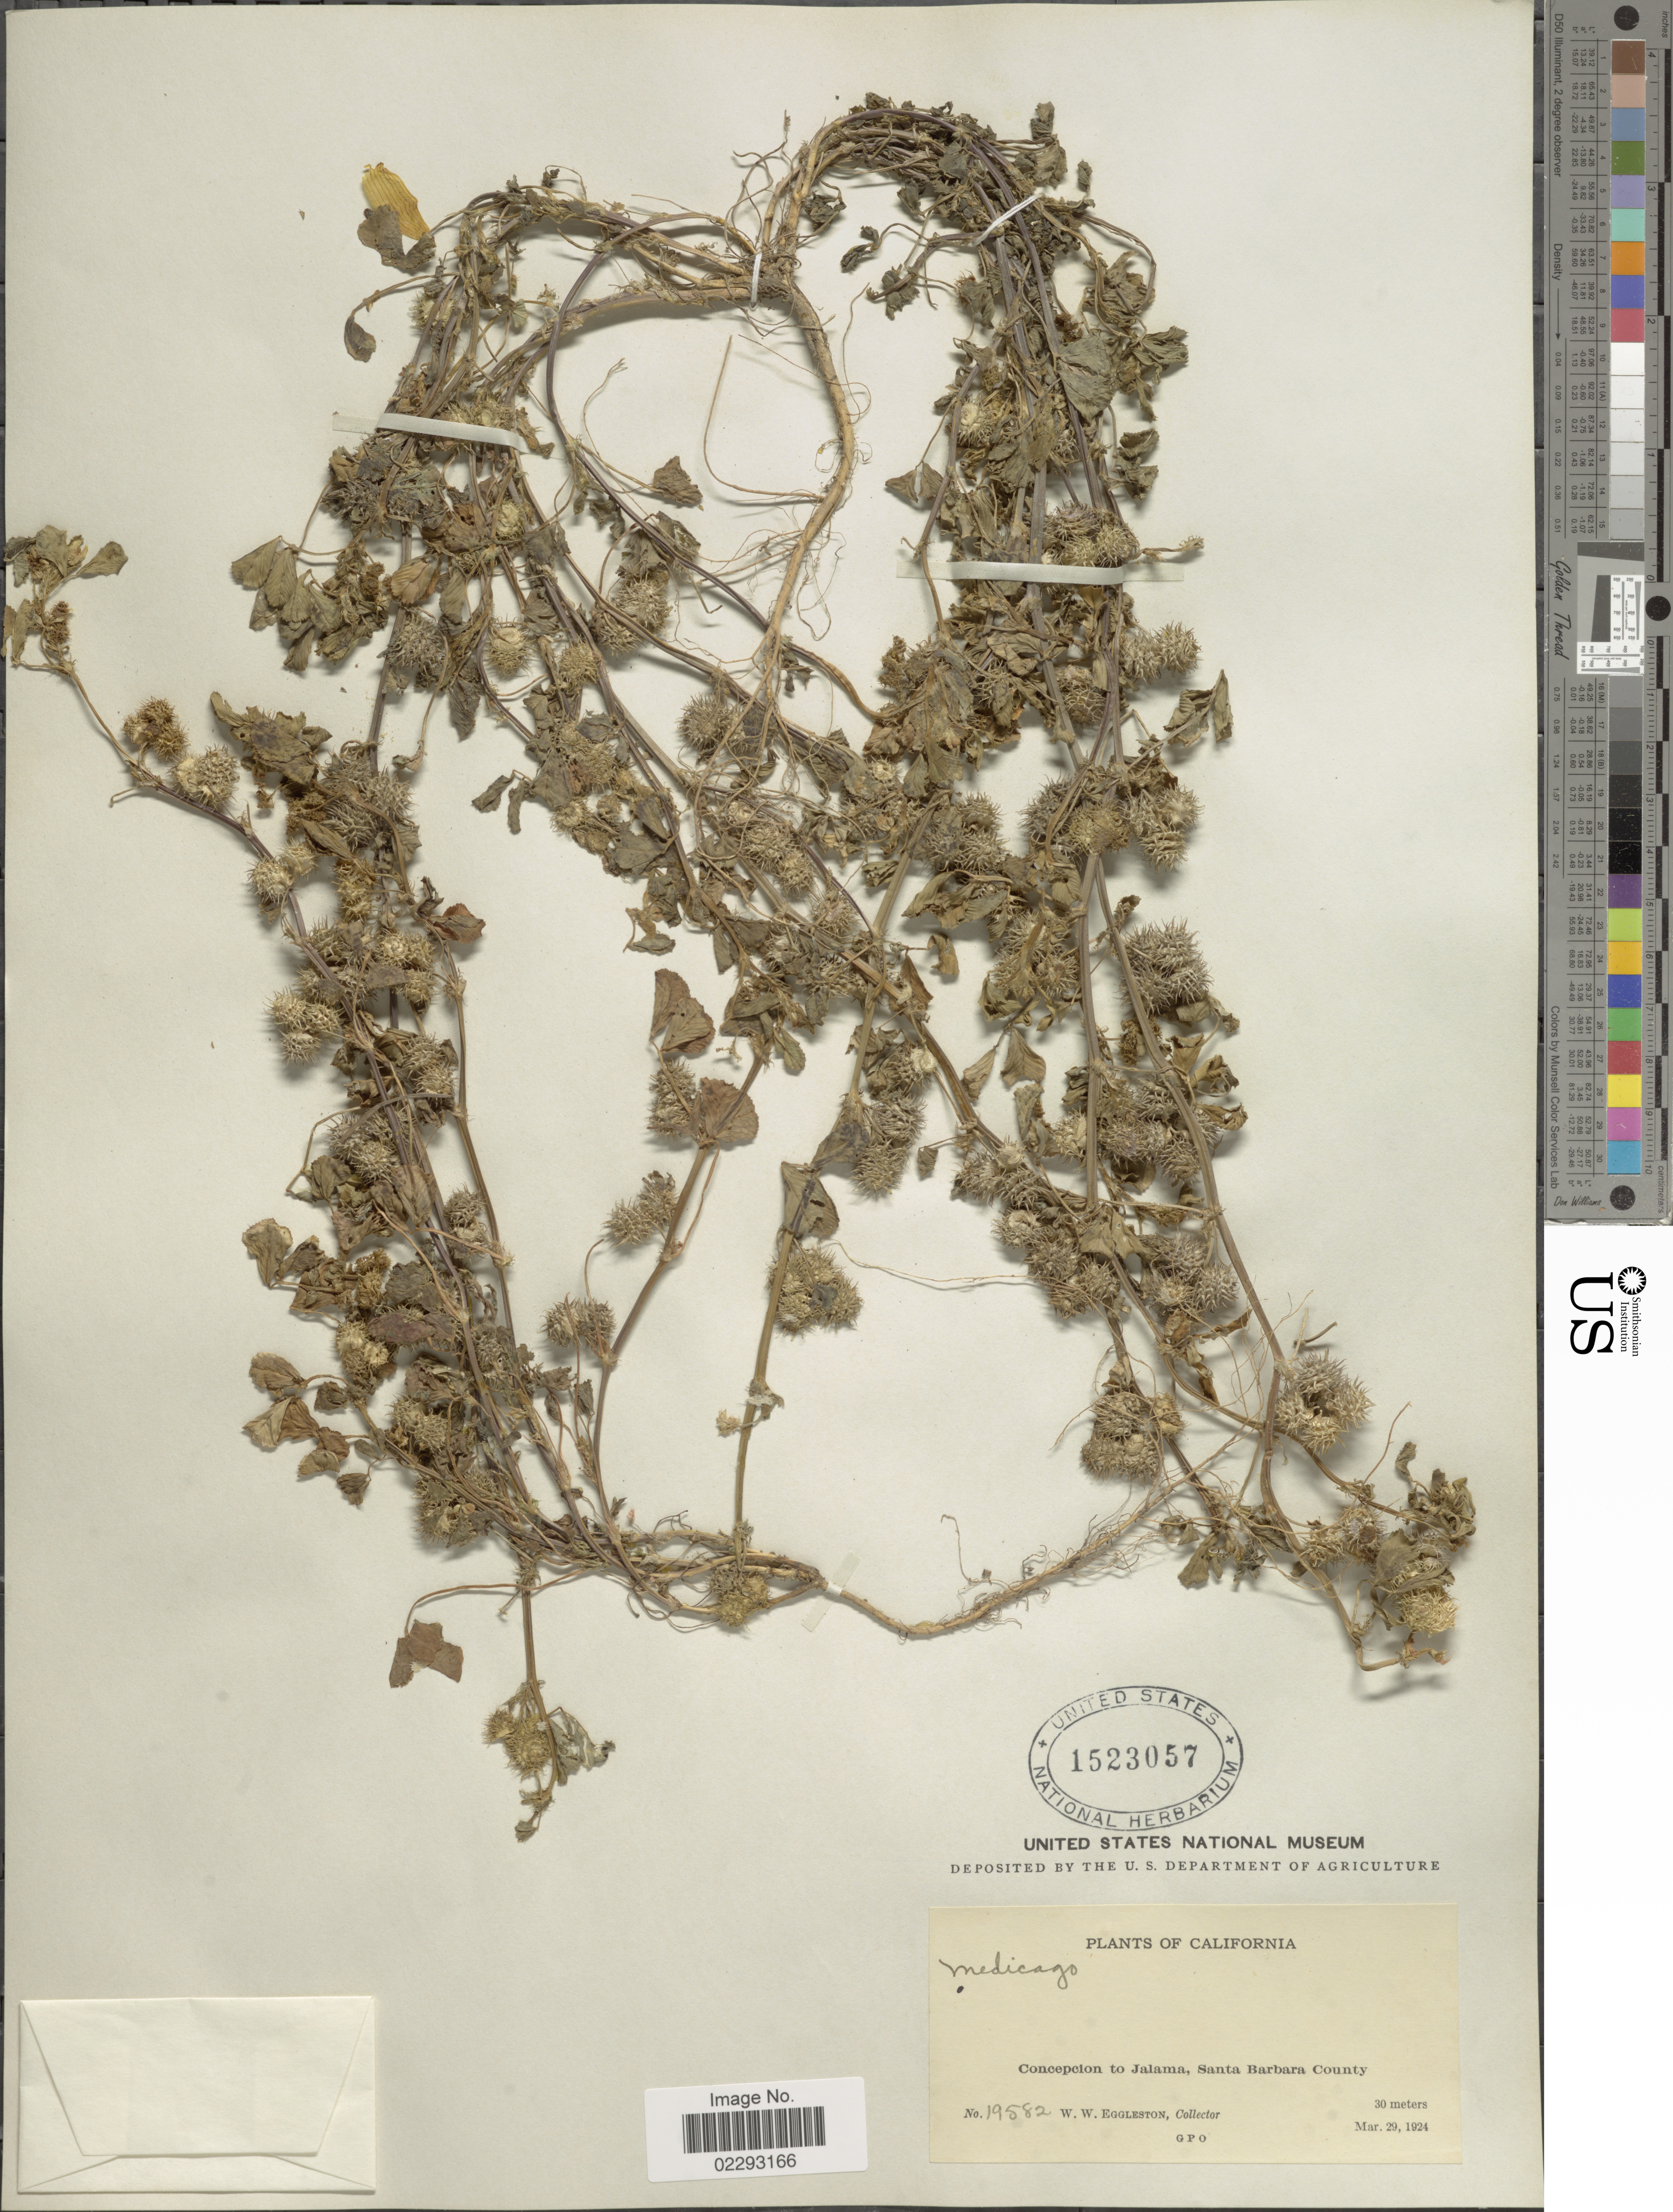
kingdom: Plantae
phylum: Tracheophyta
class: Magnoliopsida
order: Fabales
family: Fabaceae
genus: Medicago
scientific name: Medicago sp.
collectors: W. W. Eggleston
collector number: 19582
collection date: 1924-03-29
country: United States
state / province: California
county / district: Santa Barbara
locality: California, Concepcion to Jalama, Santa Barbara County.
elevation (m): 30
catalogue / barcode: US 1523057